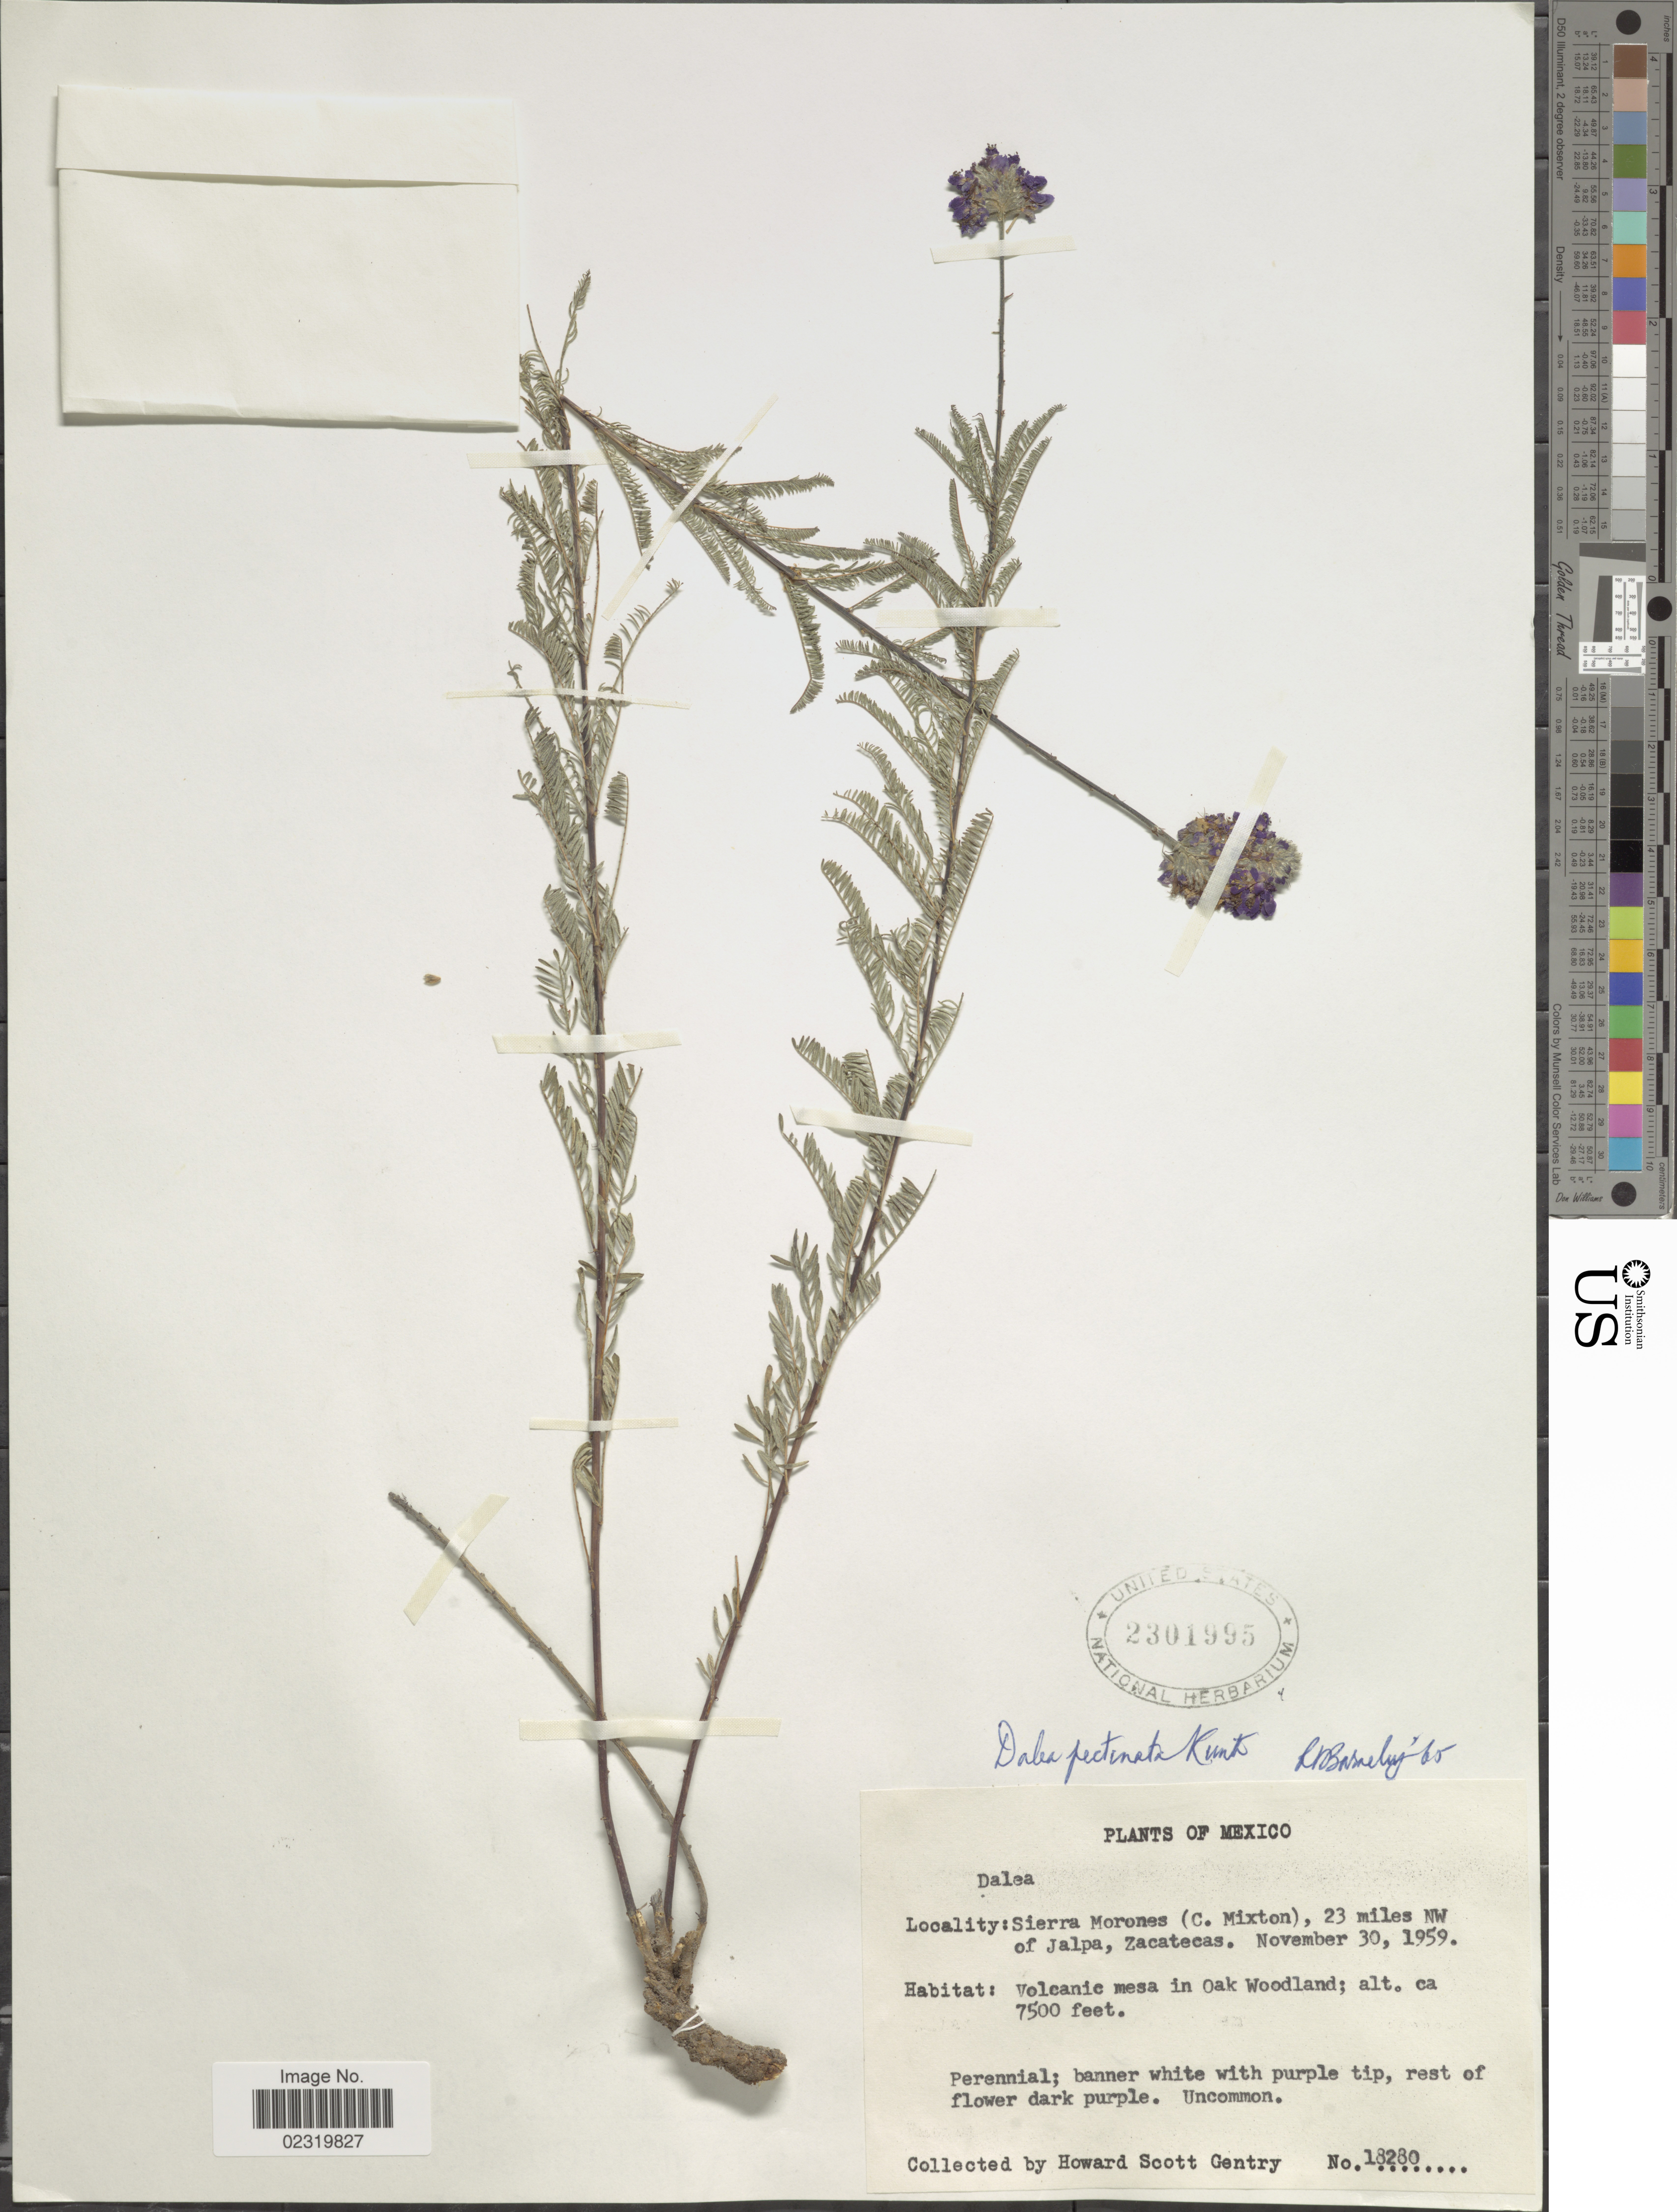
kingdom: Plantae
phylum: Tracheophyta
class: Magnoliopsida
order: Fabales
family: Fabaceae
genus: Dalea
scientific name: Dalea pectinata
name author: Kunth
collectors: H. S. Gentry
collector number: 18280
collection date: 1959-11-30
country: Mexico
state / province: Zacatecas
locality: Sierra Morones (C. Mixton), 23 miles NW of Jalpa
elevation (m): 2286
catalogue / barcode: US 2301995